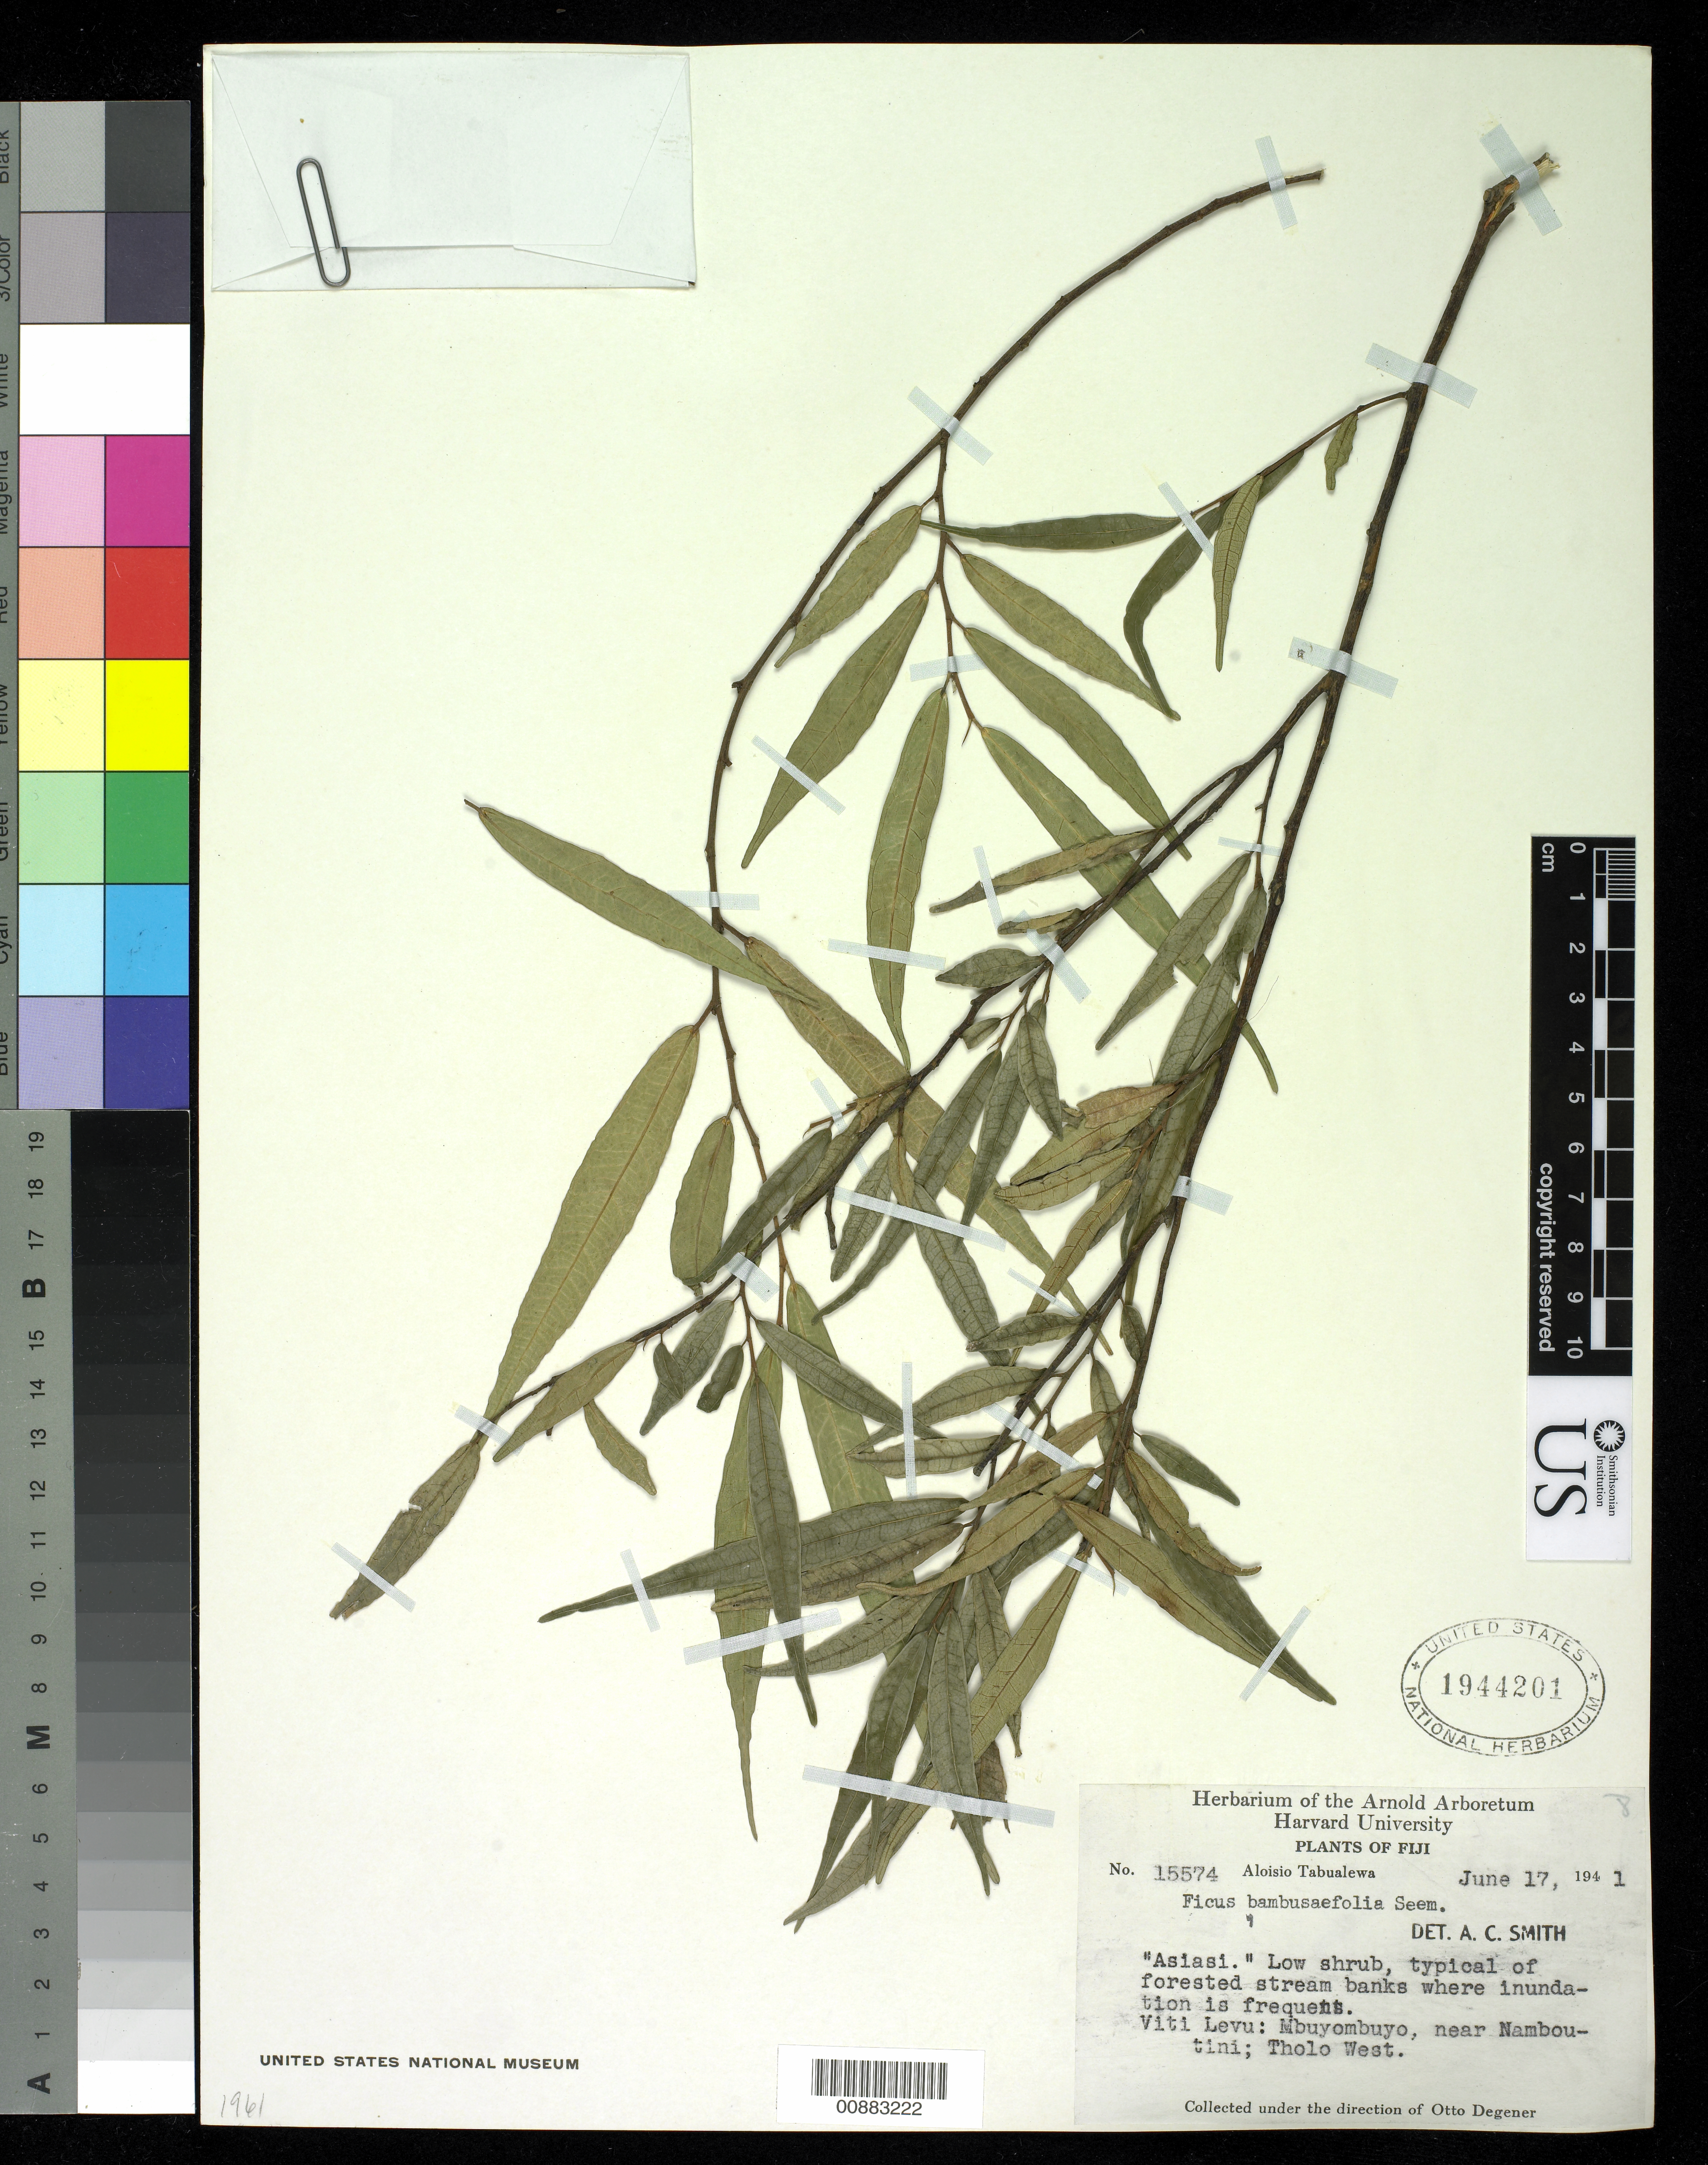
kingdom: Plantae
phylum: Tracheophyta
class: Magnoliopsida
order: Rosales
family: Moraceae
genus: Ficus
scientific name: Ficus bambusaefolia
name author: Seem.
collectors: O. Degener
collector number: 15574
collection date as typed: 17 Jun 1941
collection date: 1941-06-17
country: Fiji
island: Viti Levu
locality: Mbuyombuyo, near Namboutini; Tholo West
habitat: forested stream banks where inundation is frequent.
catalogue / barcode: US 1944201